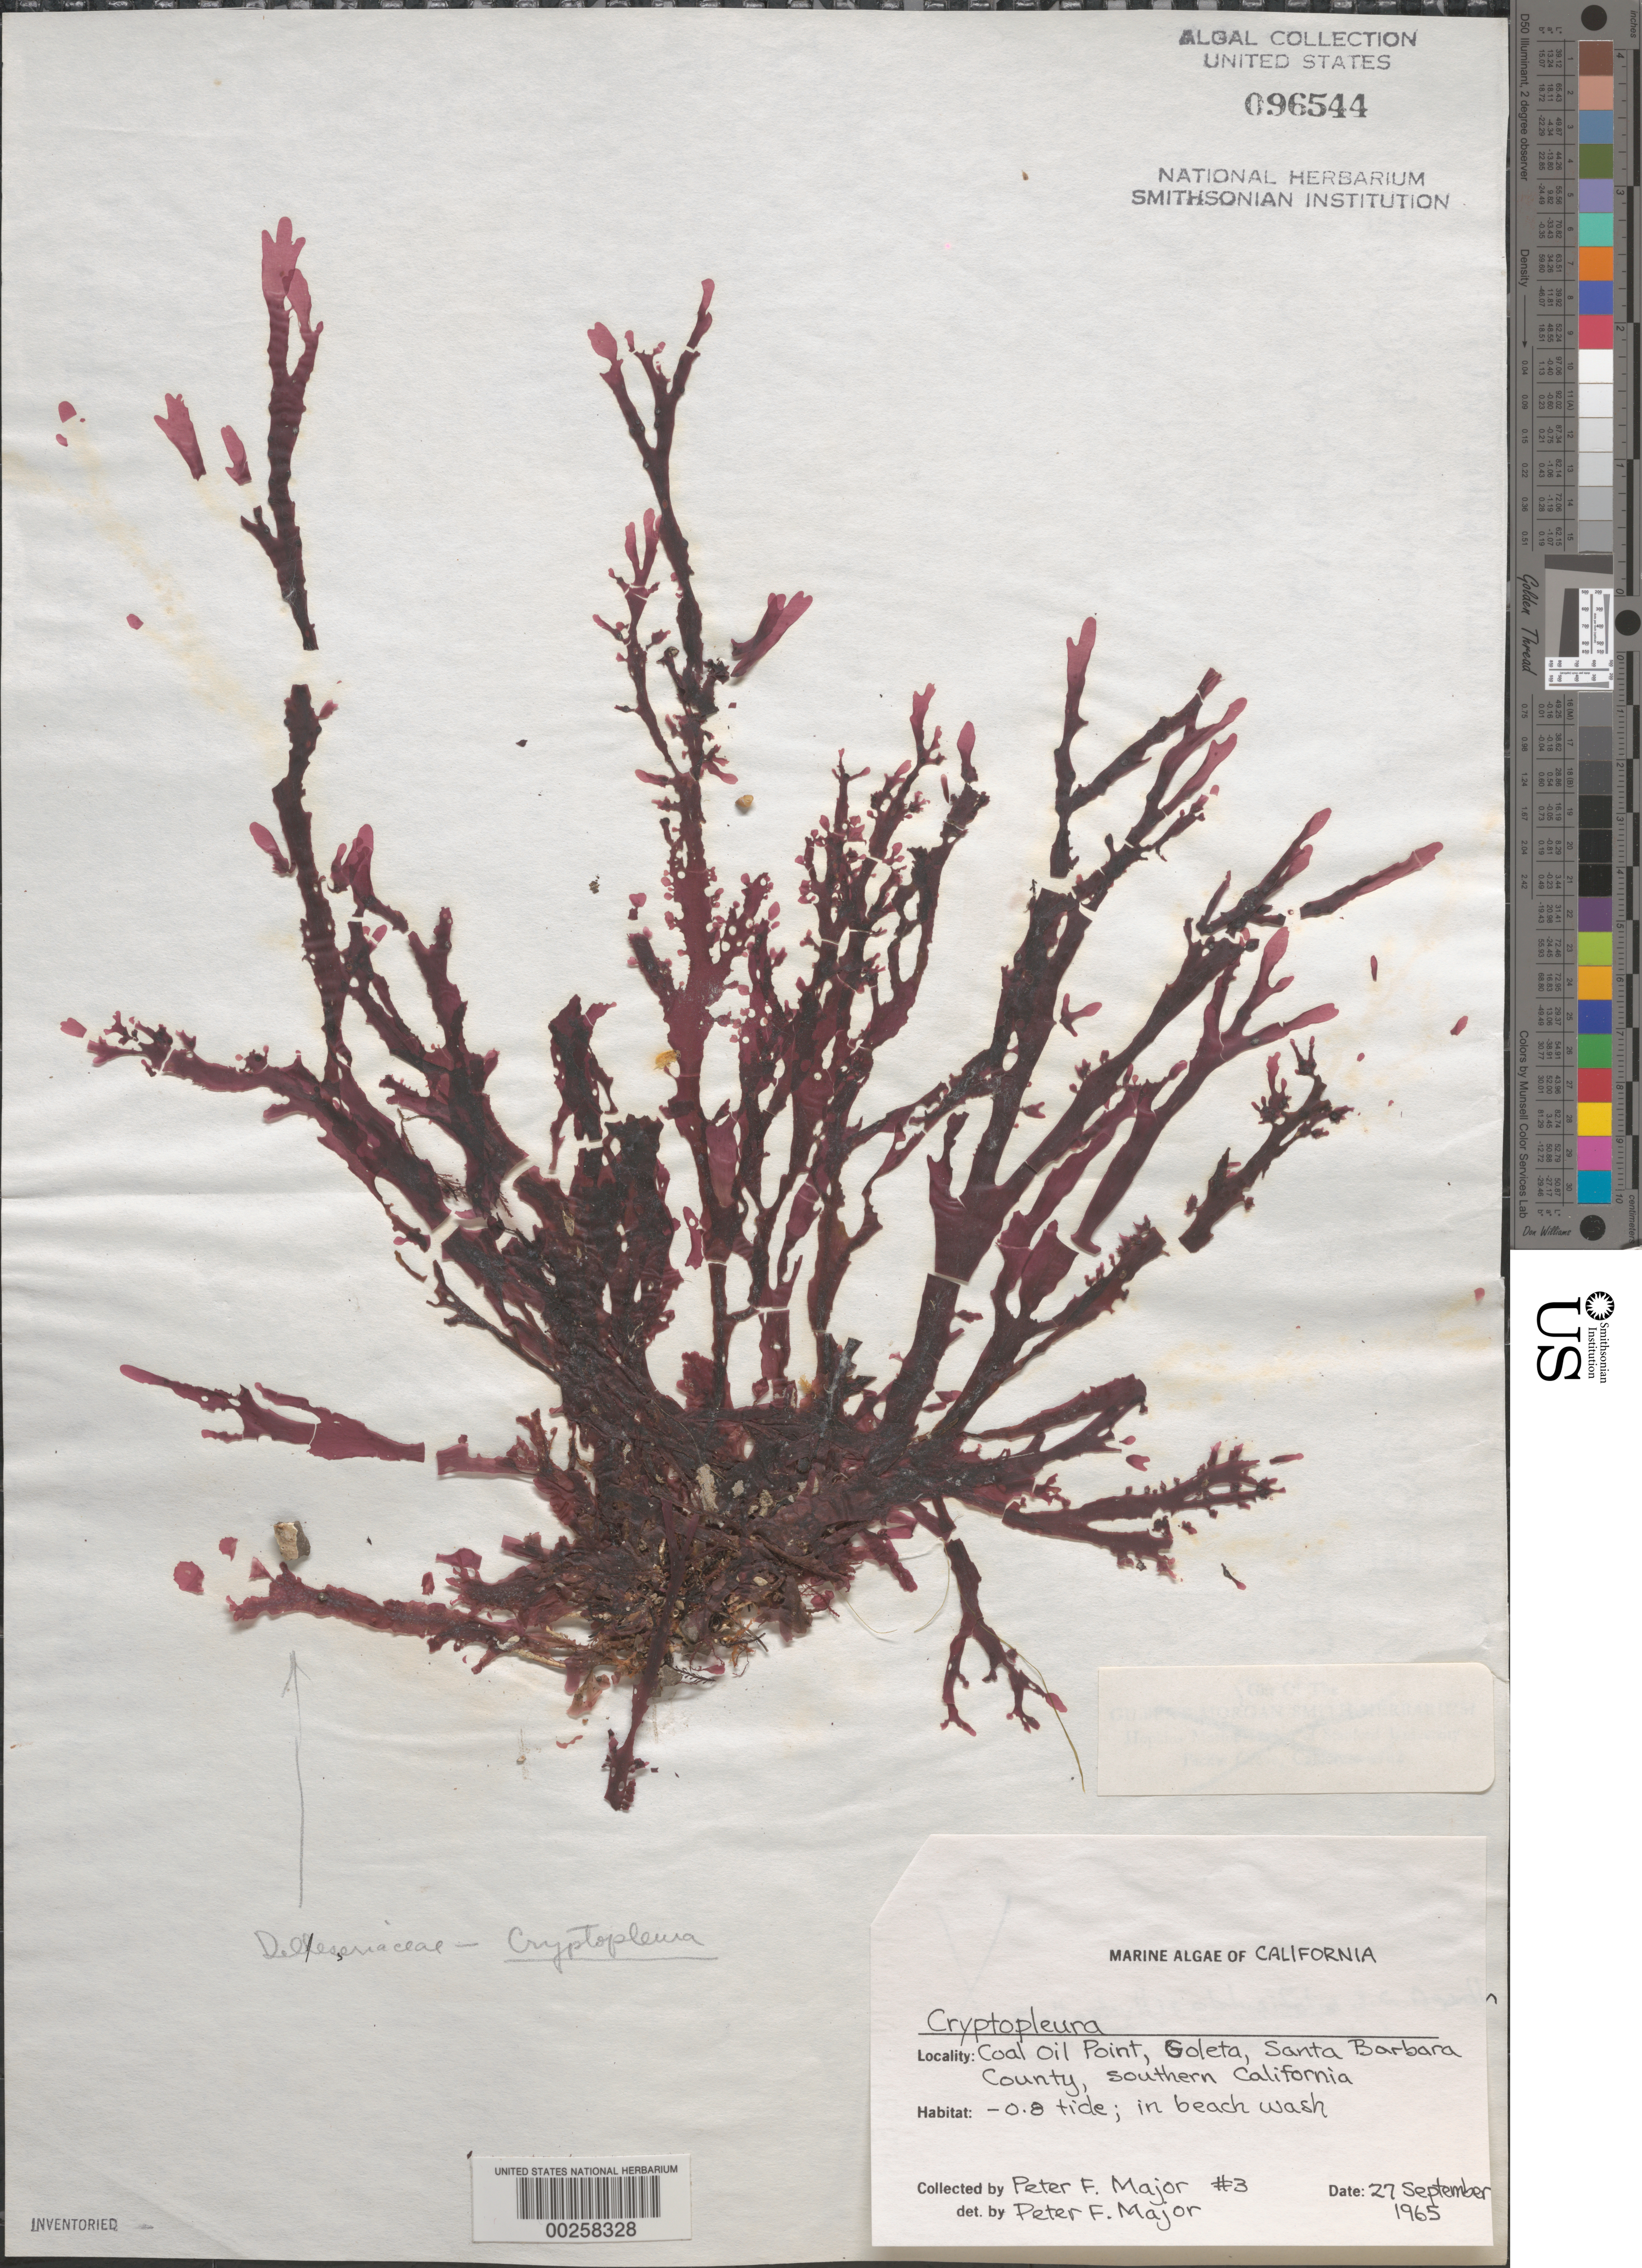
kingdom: Plantae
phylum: Rhodophyta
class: Florideophyceae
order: Ceramiales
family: Delesseriaceae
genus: Cryptopleura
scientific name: Cryptopleura sp.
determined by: Major, P. F.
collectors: P. Major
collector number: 3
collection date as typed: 27 Sep 1965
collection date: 1965-09-27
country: United States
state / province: California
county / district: Santa Barbara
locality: Coal Oil Point, Goleta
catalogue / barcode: US 96544